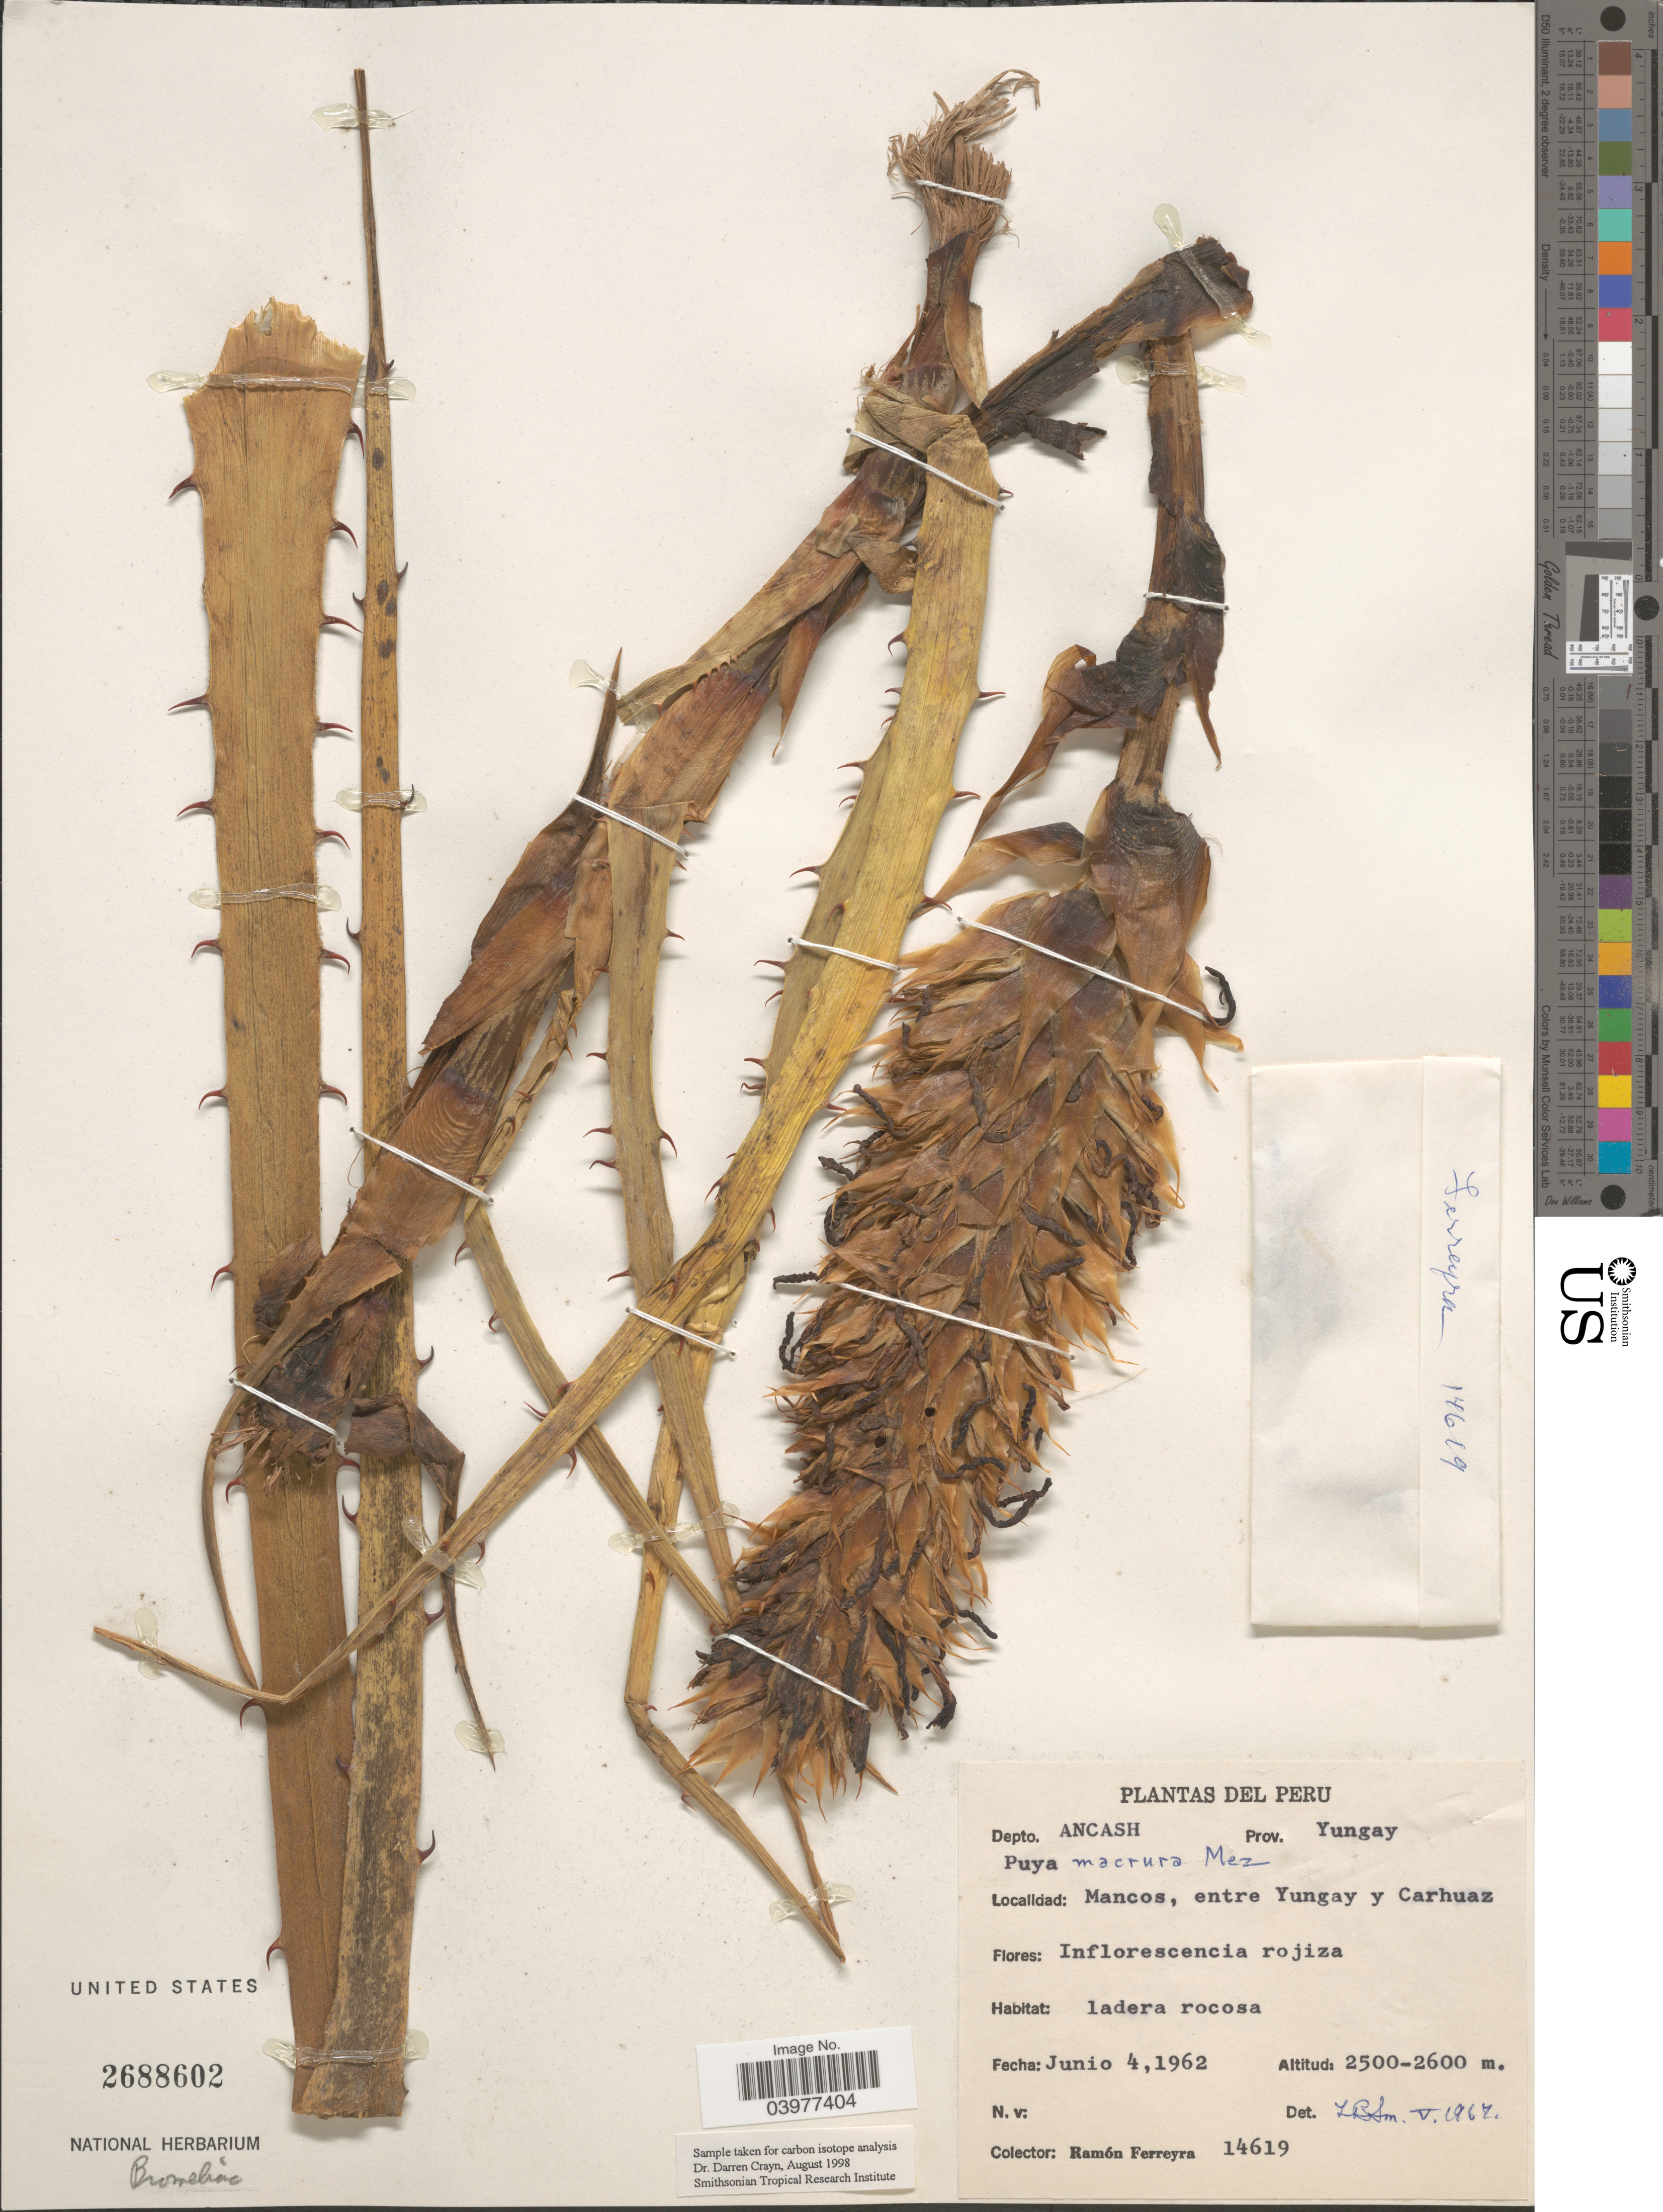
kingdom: Plantae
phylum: Tracheophyta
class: Liliopsida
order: Poales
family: Bromeliaceae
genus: Puya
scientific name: Puya macrura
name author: Mez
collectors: R. A. Ferreyra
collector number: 14619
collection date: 1962-06-04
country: Peru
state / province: Ancash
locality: Depto. Ancash. Prov. Yungay. Mancos, entre Yungay y Carhuaz.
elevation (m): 2500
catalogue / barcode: US 2688602